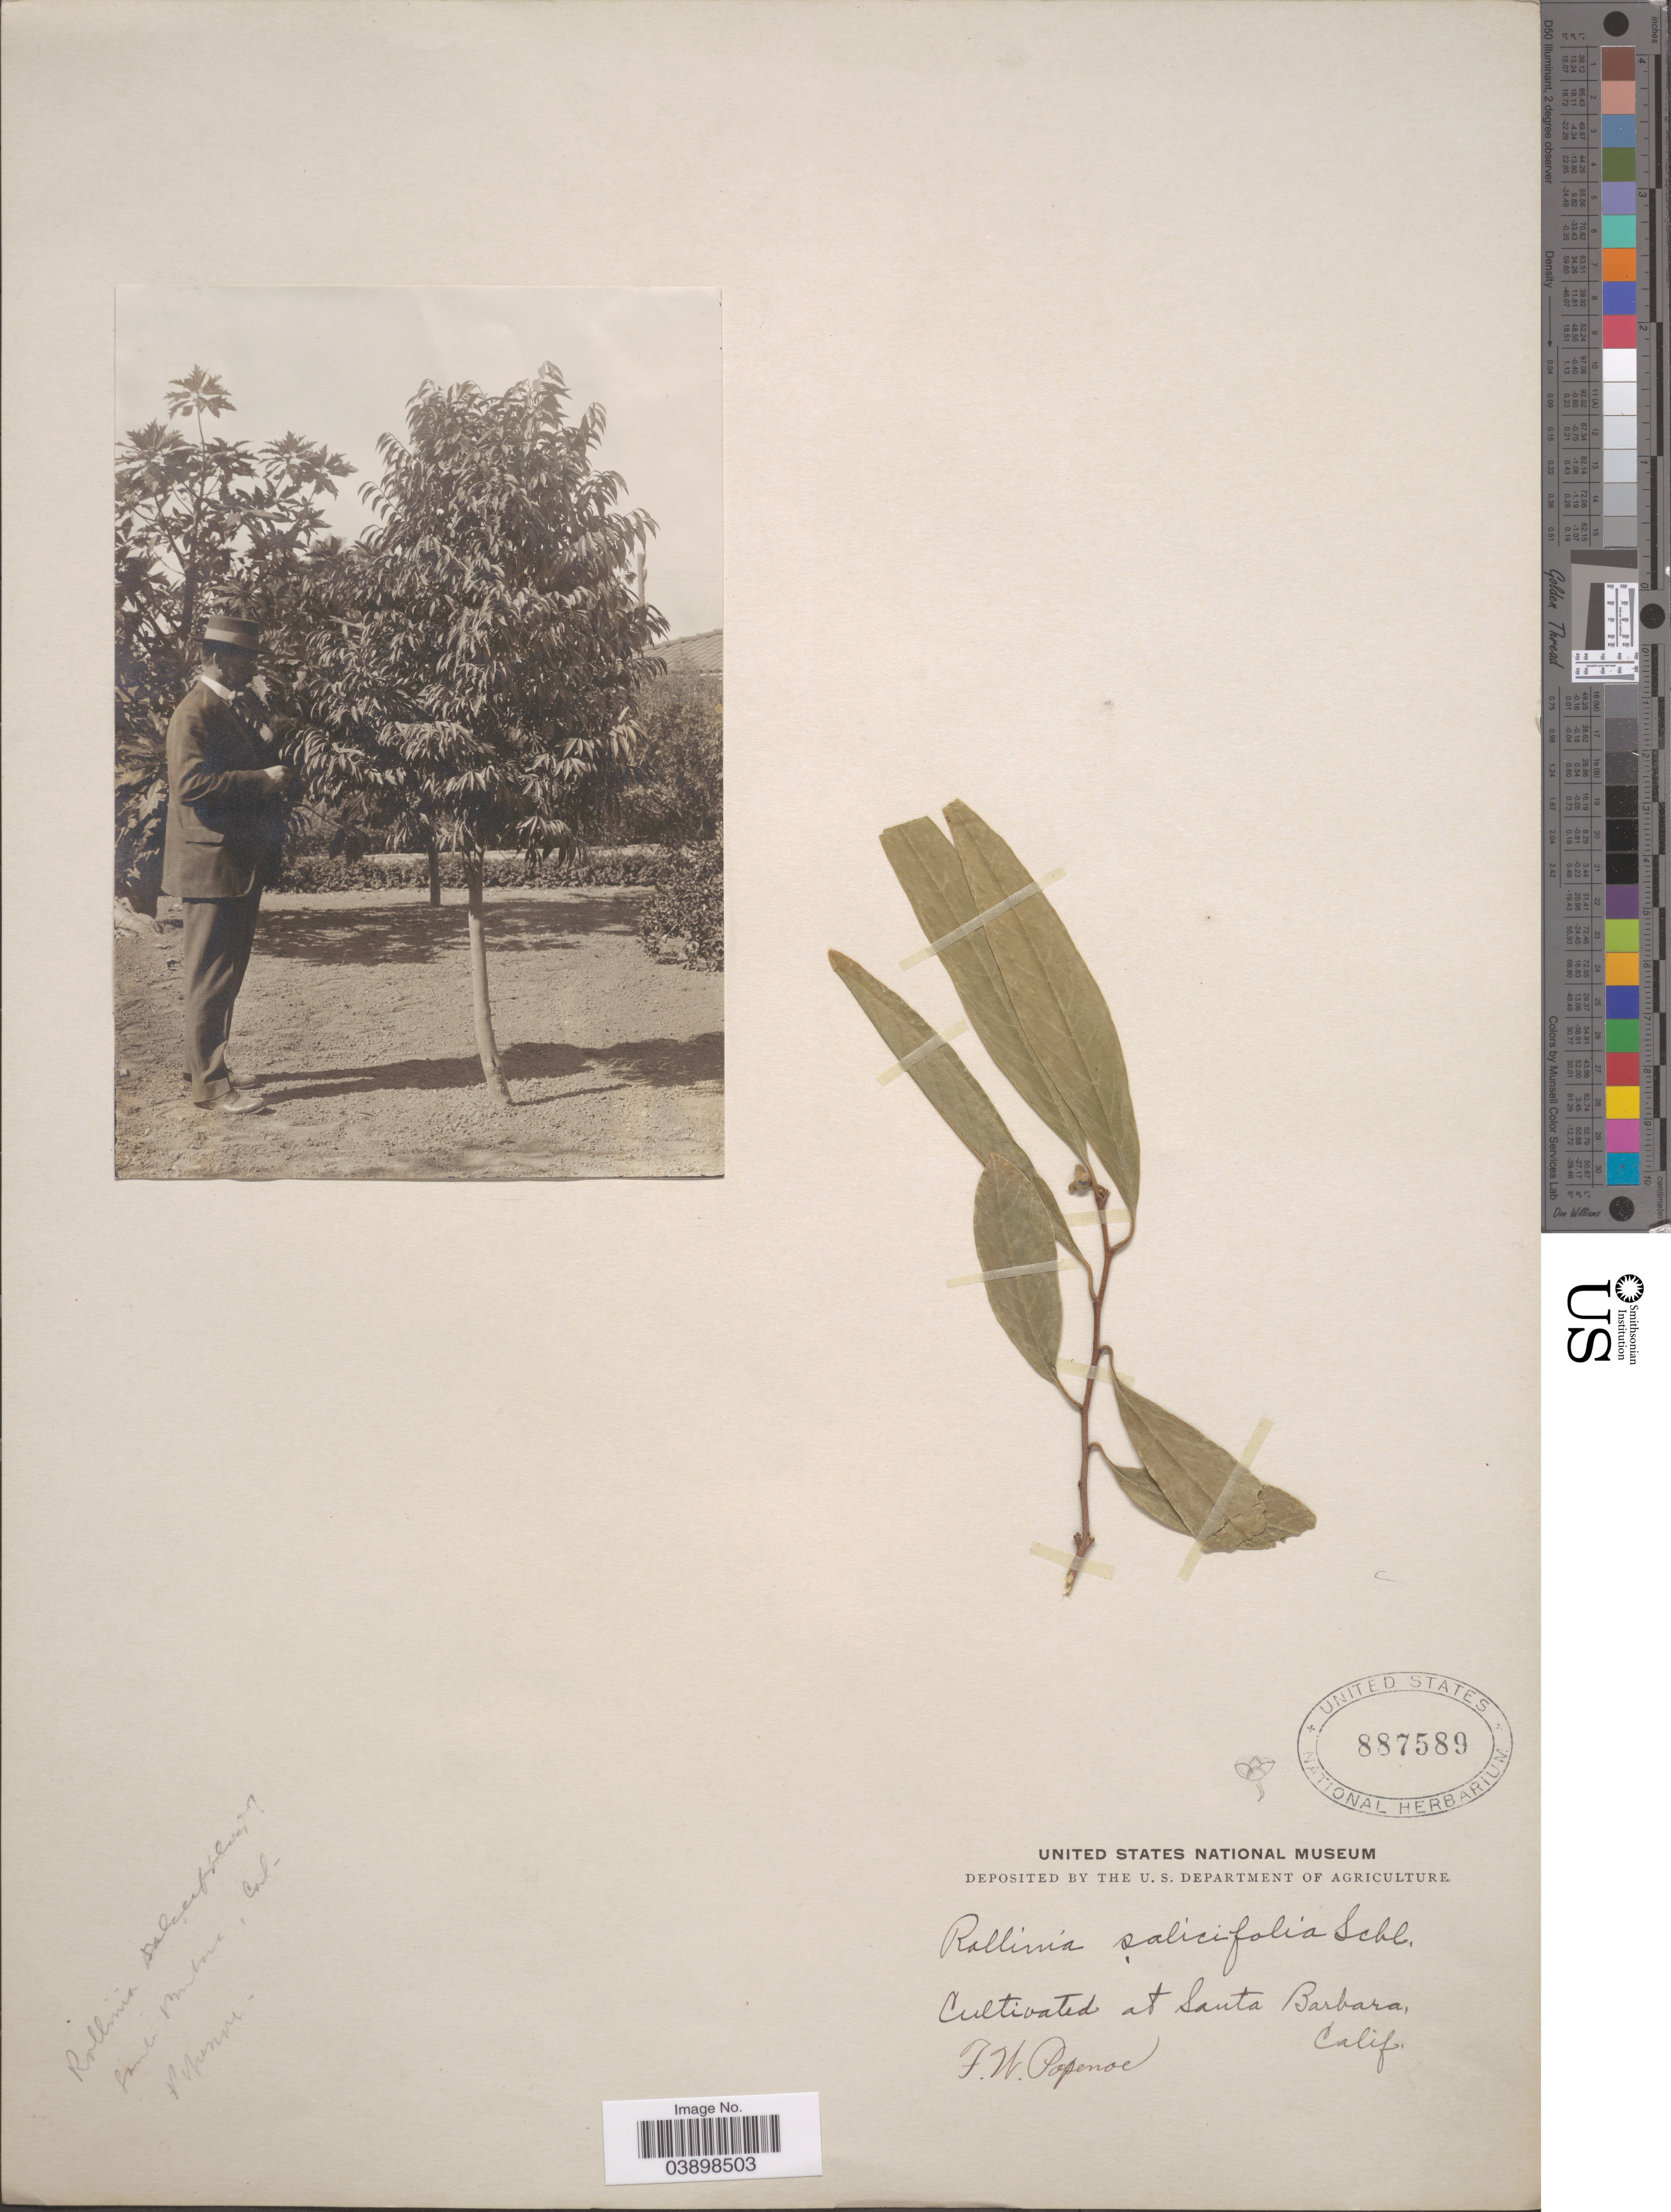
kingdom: Plantae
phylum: Tracheophyta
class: Magnoliopsida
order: Magnoliales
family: Annonaceae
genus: Annona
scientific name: Annona salicifolia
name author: R.E. Fr.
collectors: F. W. Popenoe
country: United States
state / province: California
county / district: Santa Barbara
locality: Santa Barbara.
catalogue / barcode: US 887589